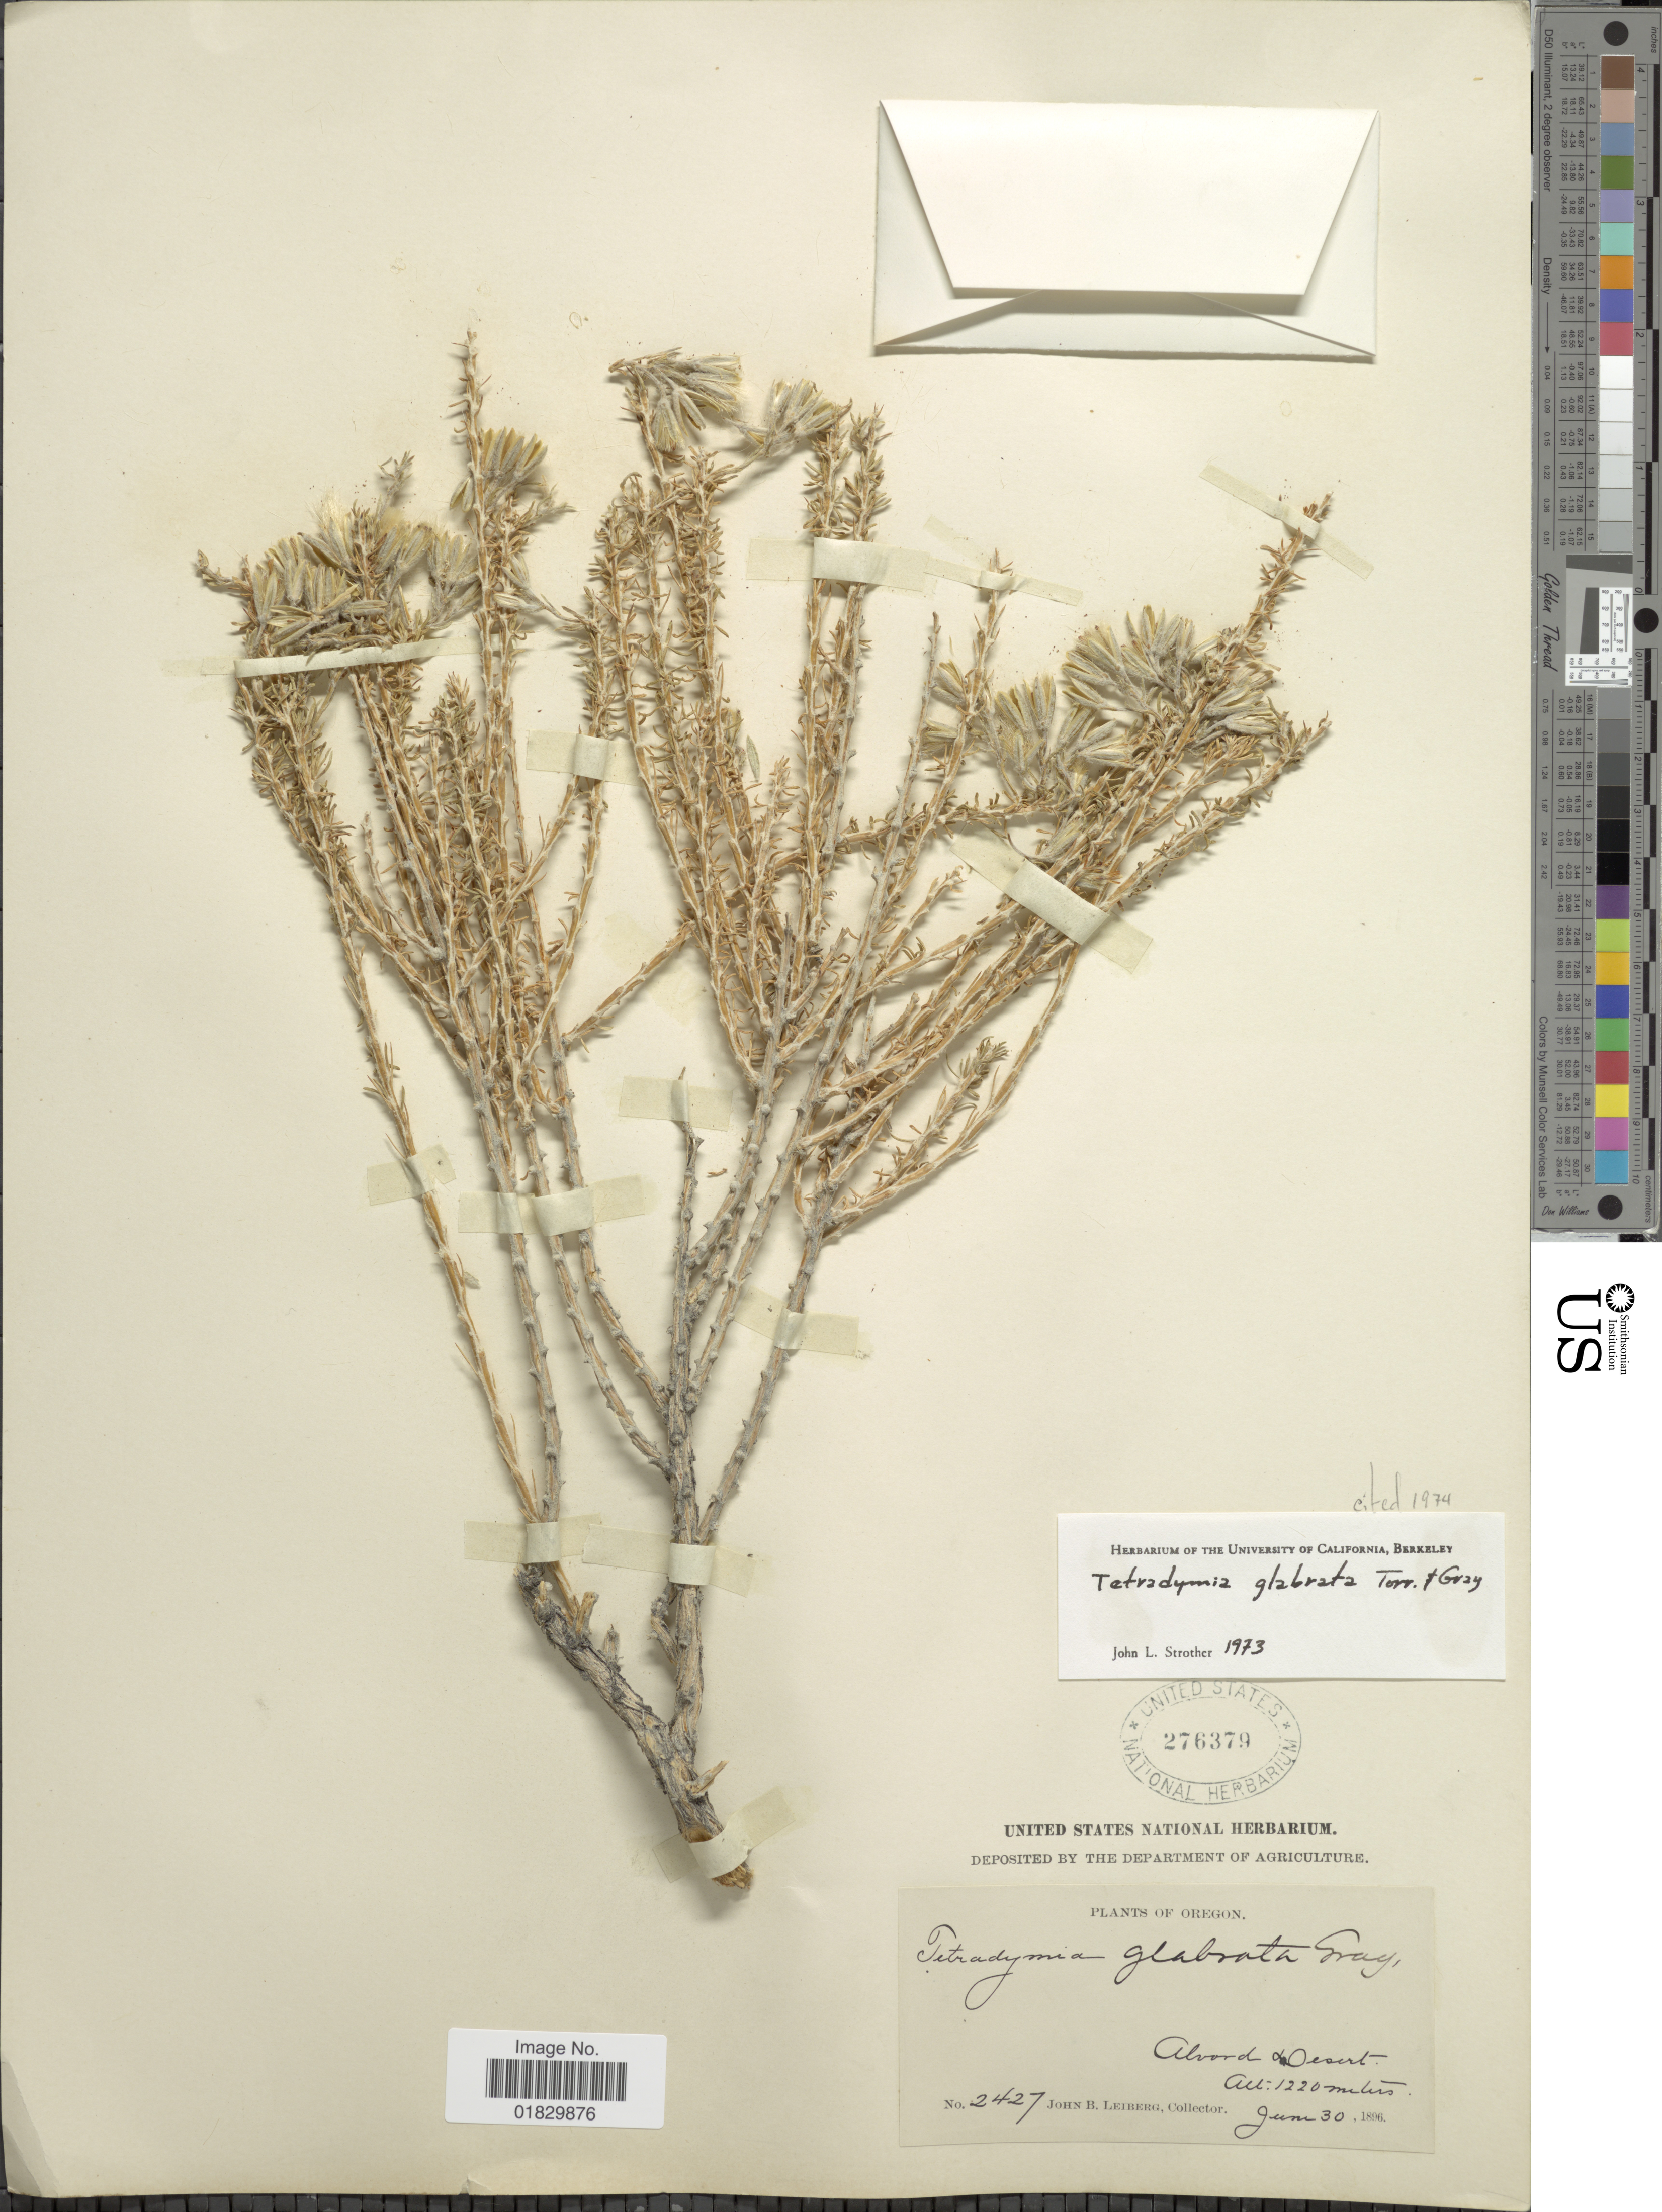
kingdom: Plantae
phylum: Tracheophyta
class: Magnoliopsida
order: Asterales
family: Asteraceae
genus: Tetradymia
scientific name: Tetradymia glabrata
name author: Torr. & A. Gray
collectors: J. B. Leiberg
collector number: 2427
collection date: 1896-06-30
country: United States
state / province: Oregon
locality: Alvord Desert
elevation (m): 1220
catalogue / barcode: US 276379